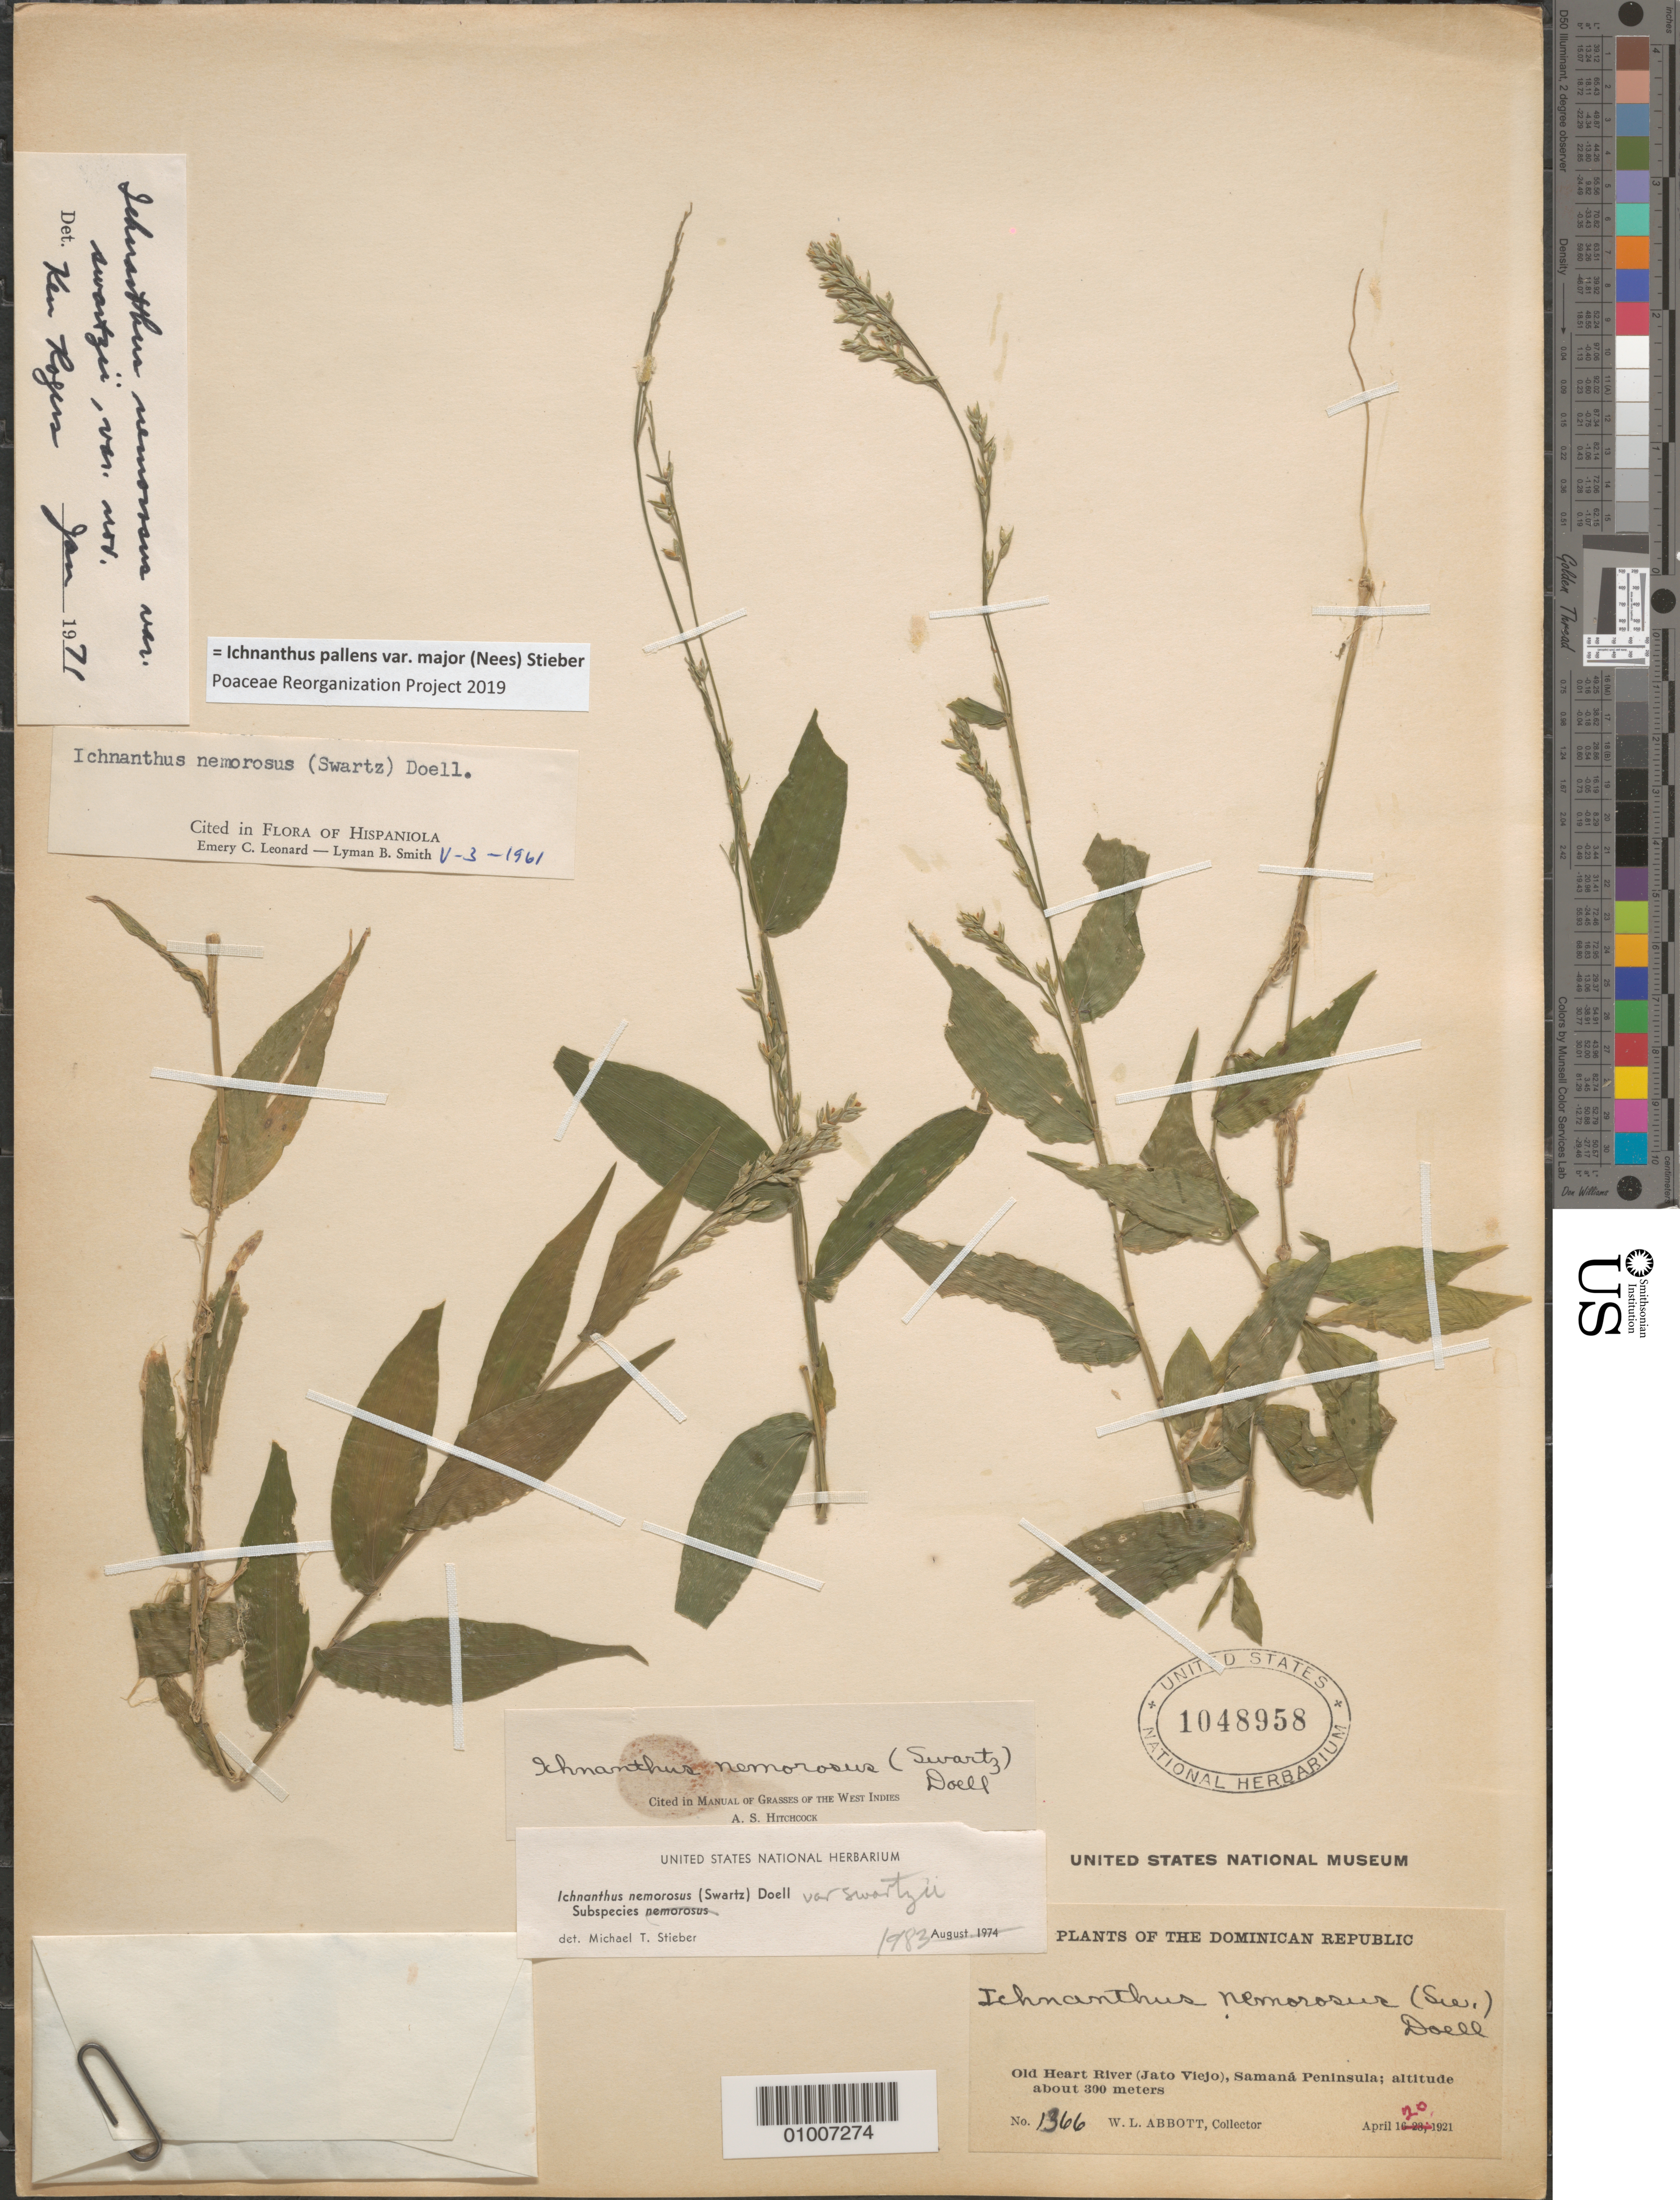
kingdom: Plantae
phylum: Tracheophyta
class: Liliopsida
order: Poales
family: Poaceae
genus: Ichnanthus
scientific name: Ichnanthus nemorosus var. swartzii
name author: K.E. Rogers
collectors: W. L. Abbott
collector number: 1366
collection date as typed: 20 Apr 1921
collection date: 1921-04-20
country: Dominican Republic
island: Hispaniola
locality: Samana Peninsula, Old Heart River (Jato Viejo)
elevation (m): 300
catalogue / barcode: US 1048958